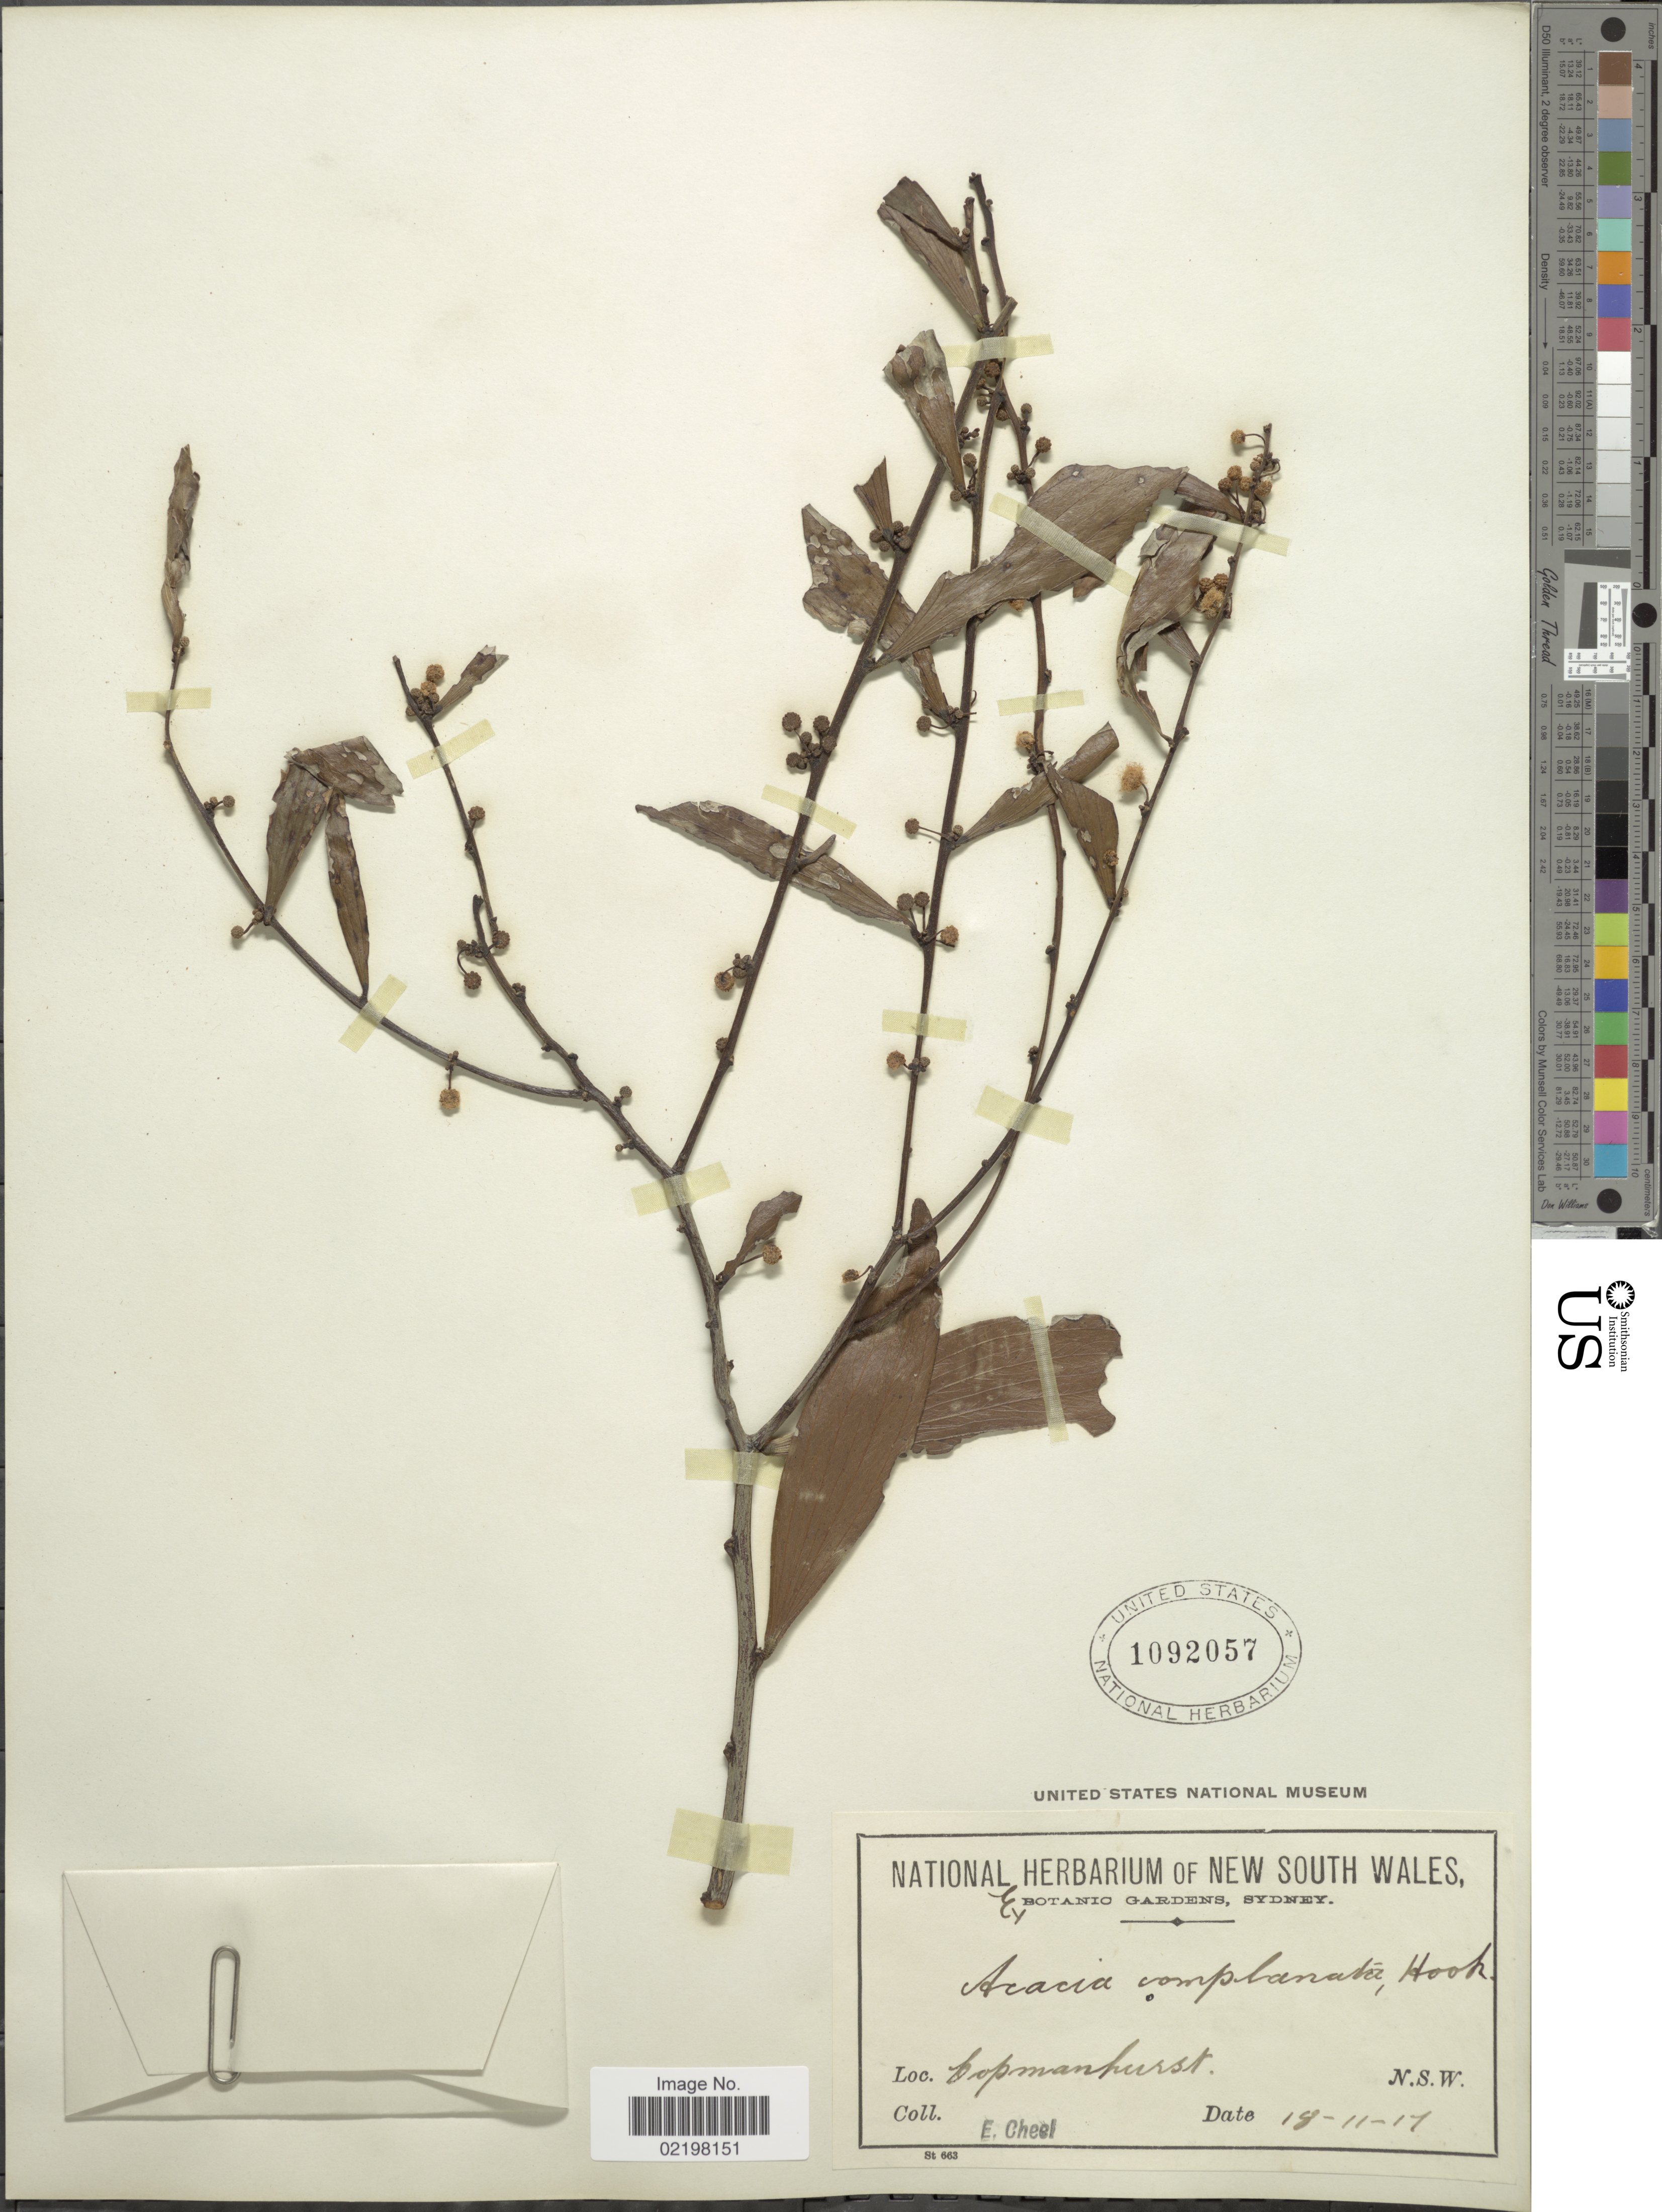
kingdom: Plantae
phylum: Tracheophyta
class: Magnoliopsida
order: Fabales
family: Fabaceae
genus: Acacia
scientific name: Acacia complanata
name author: A. Cunn.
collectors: E. Cheel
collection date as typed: Transcribed d/m/y: 18/11/17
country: Australia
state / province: New South Wales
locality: Copmanhurst, N.S.W.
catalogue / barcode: US 1092057